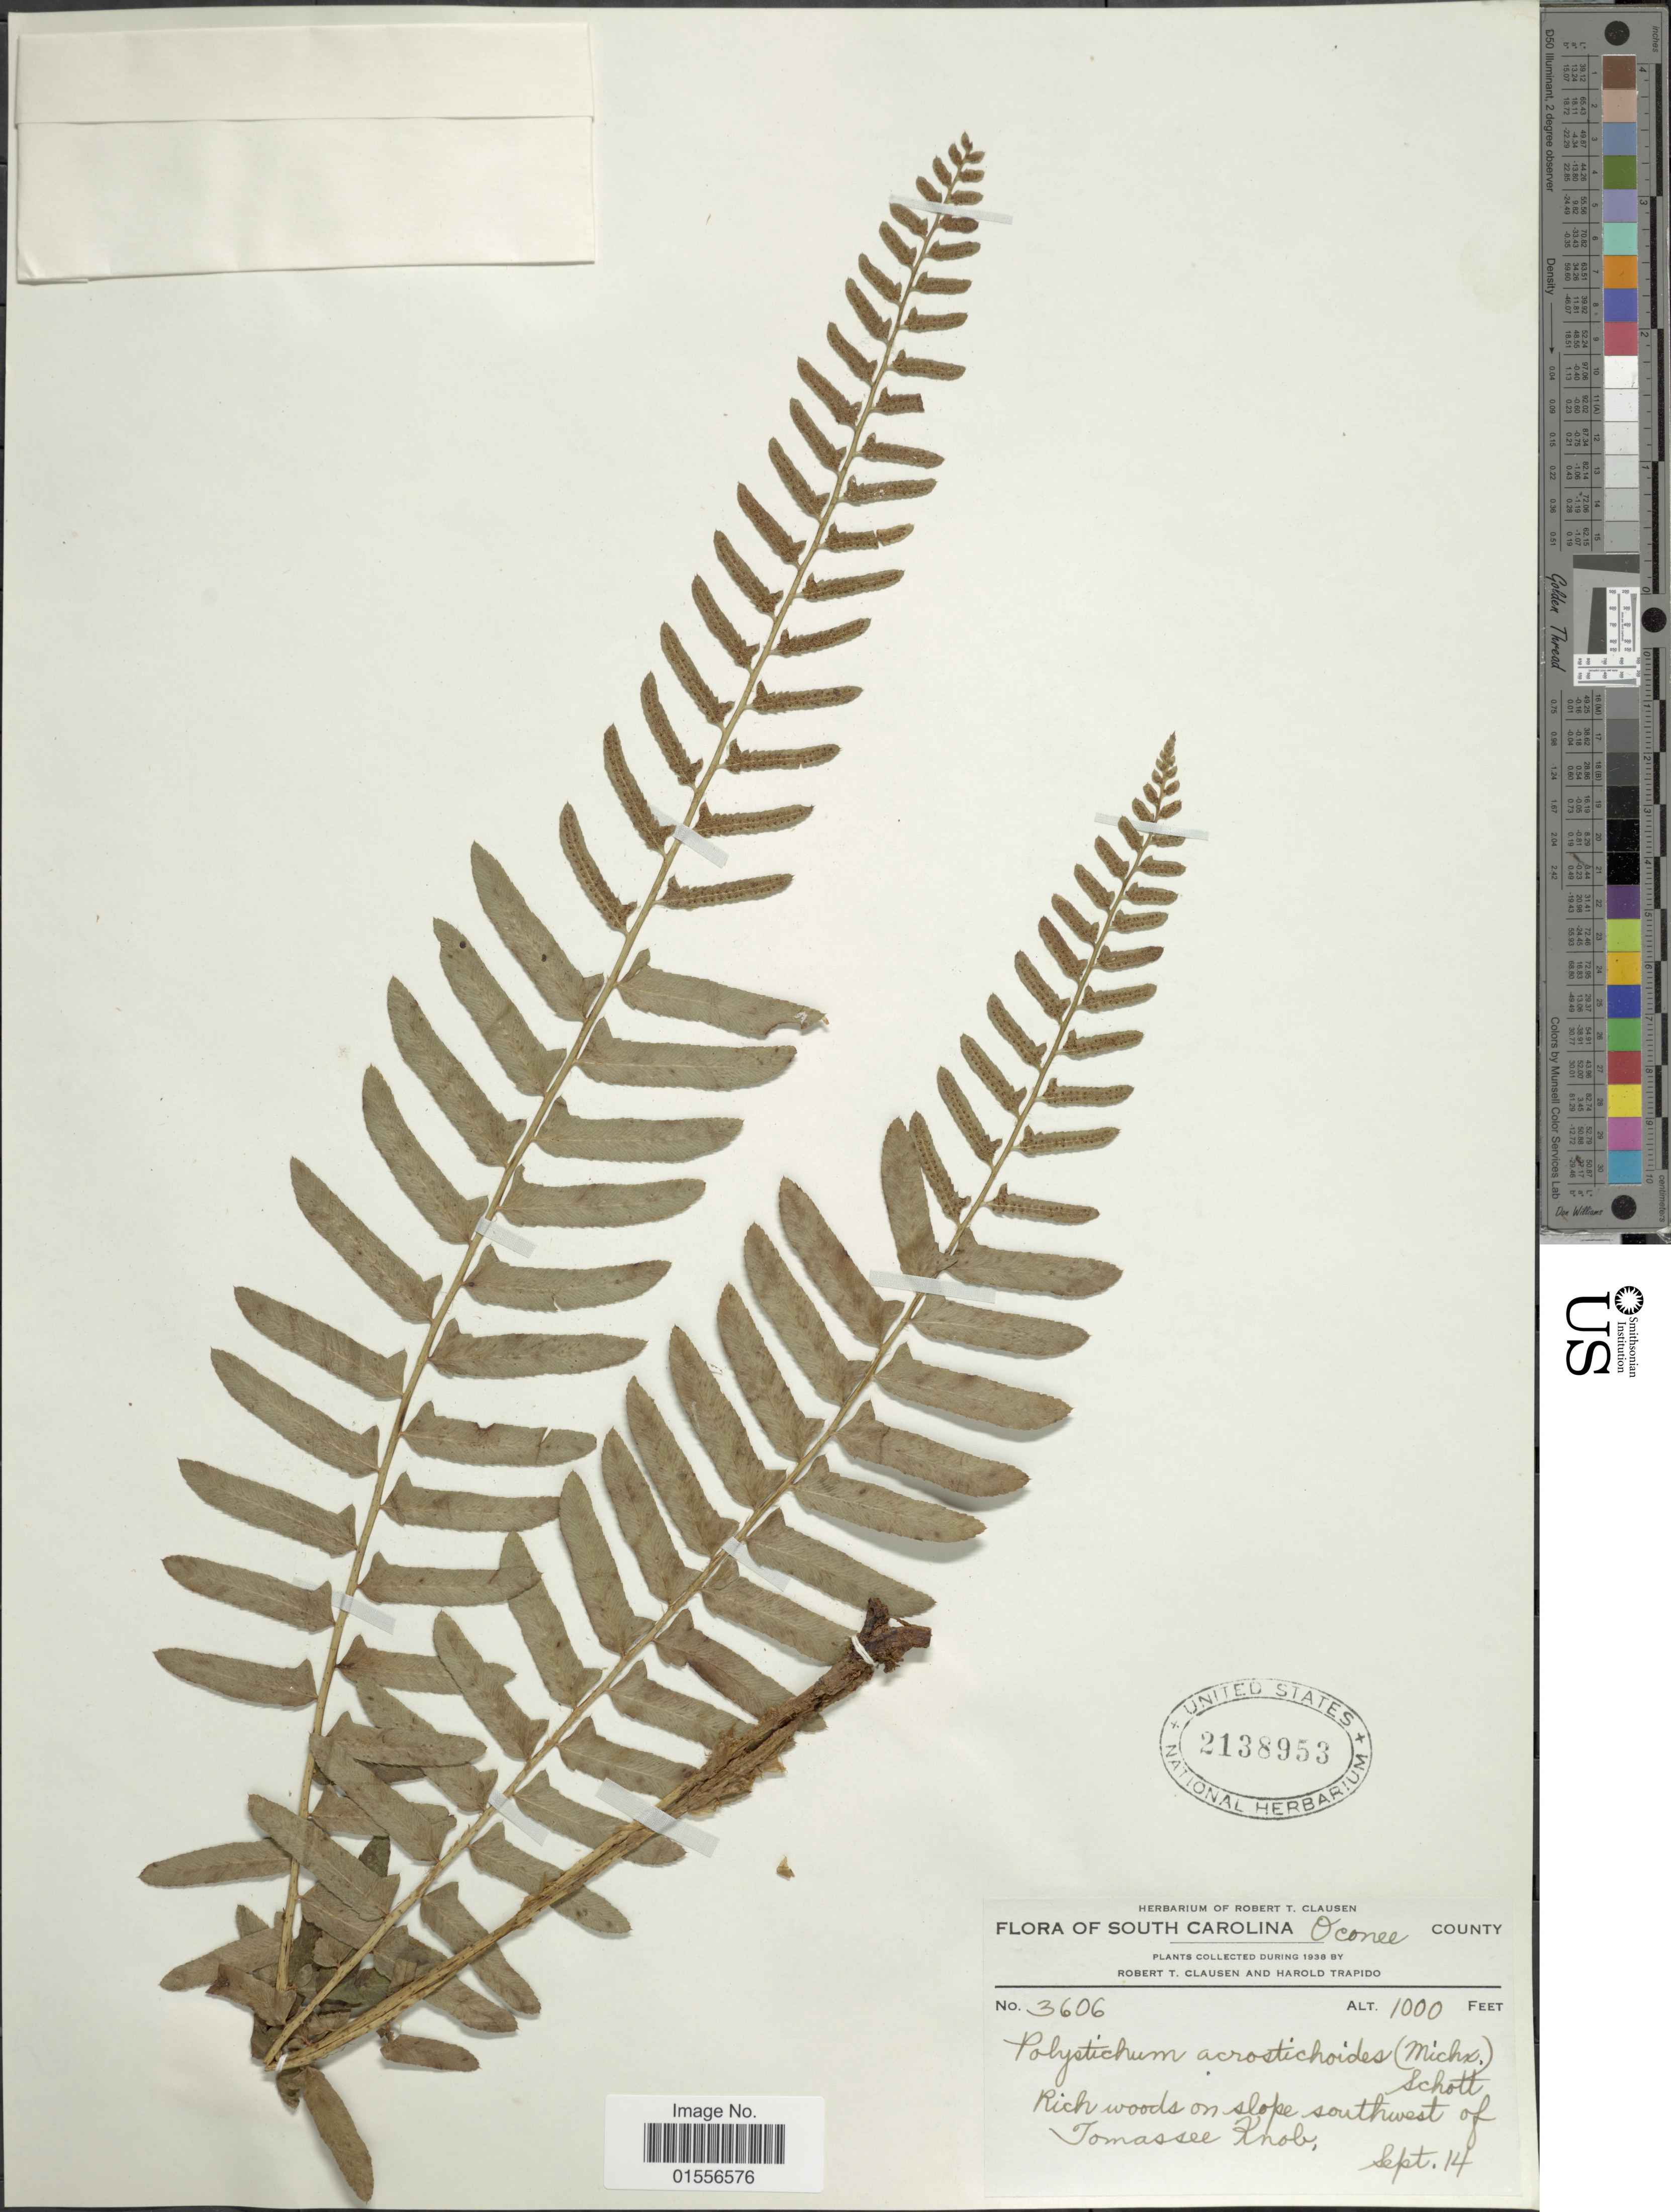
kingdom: Plantae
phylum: Tracheophyta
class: Polypodiopsida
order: Polypodiales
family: Dryopteridaceae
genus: Polystichum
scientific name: Polystichum acrostichoides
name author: (Michx.) Schott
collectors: R. T. Clausen & H. Trapido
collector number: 3606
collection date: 1938-09-14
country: United States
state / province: South Carolina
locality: Rich woods on slope southwest of Tomassee Knob, Oconee County.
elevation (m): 305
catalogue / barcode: US 2138953